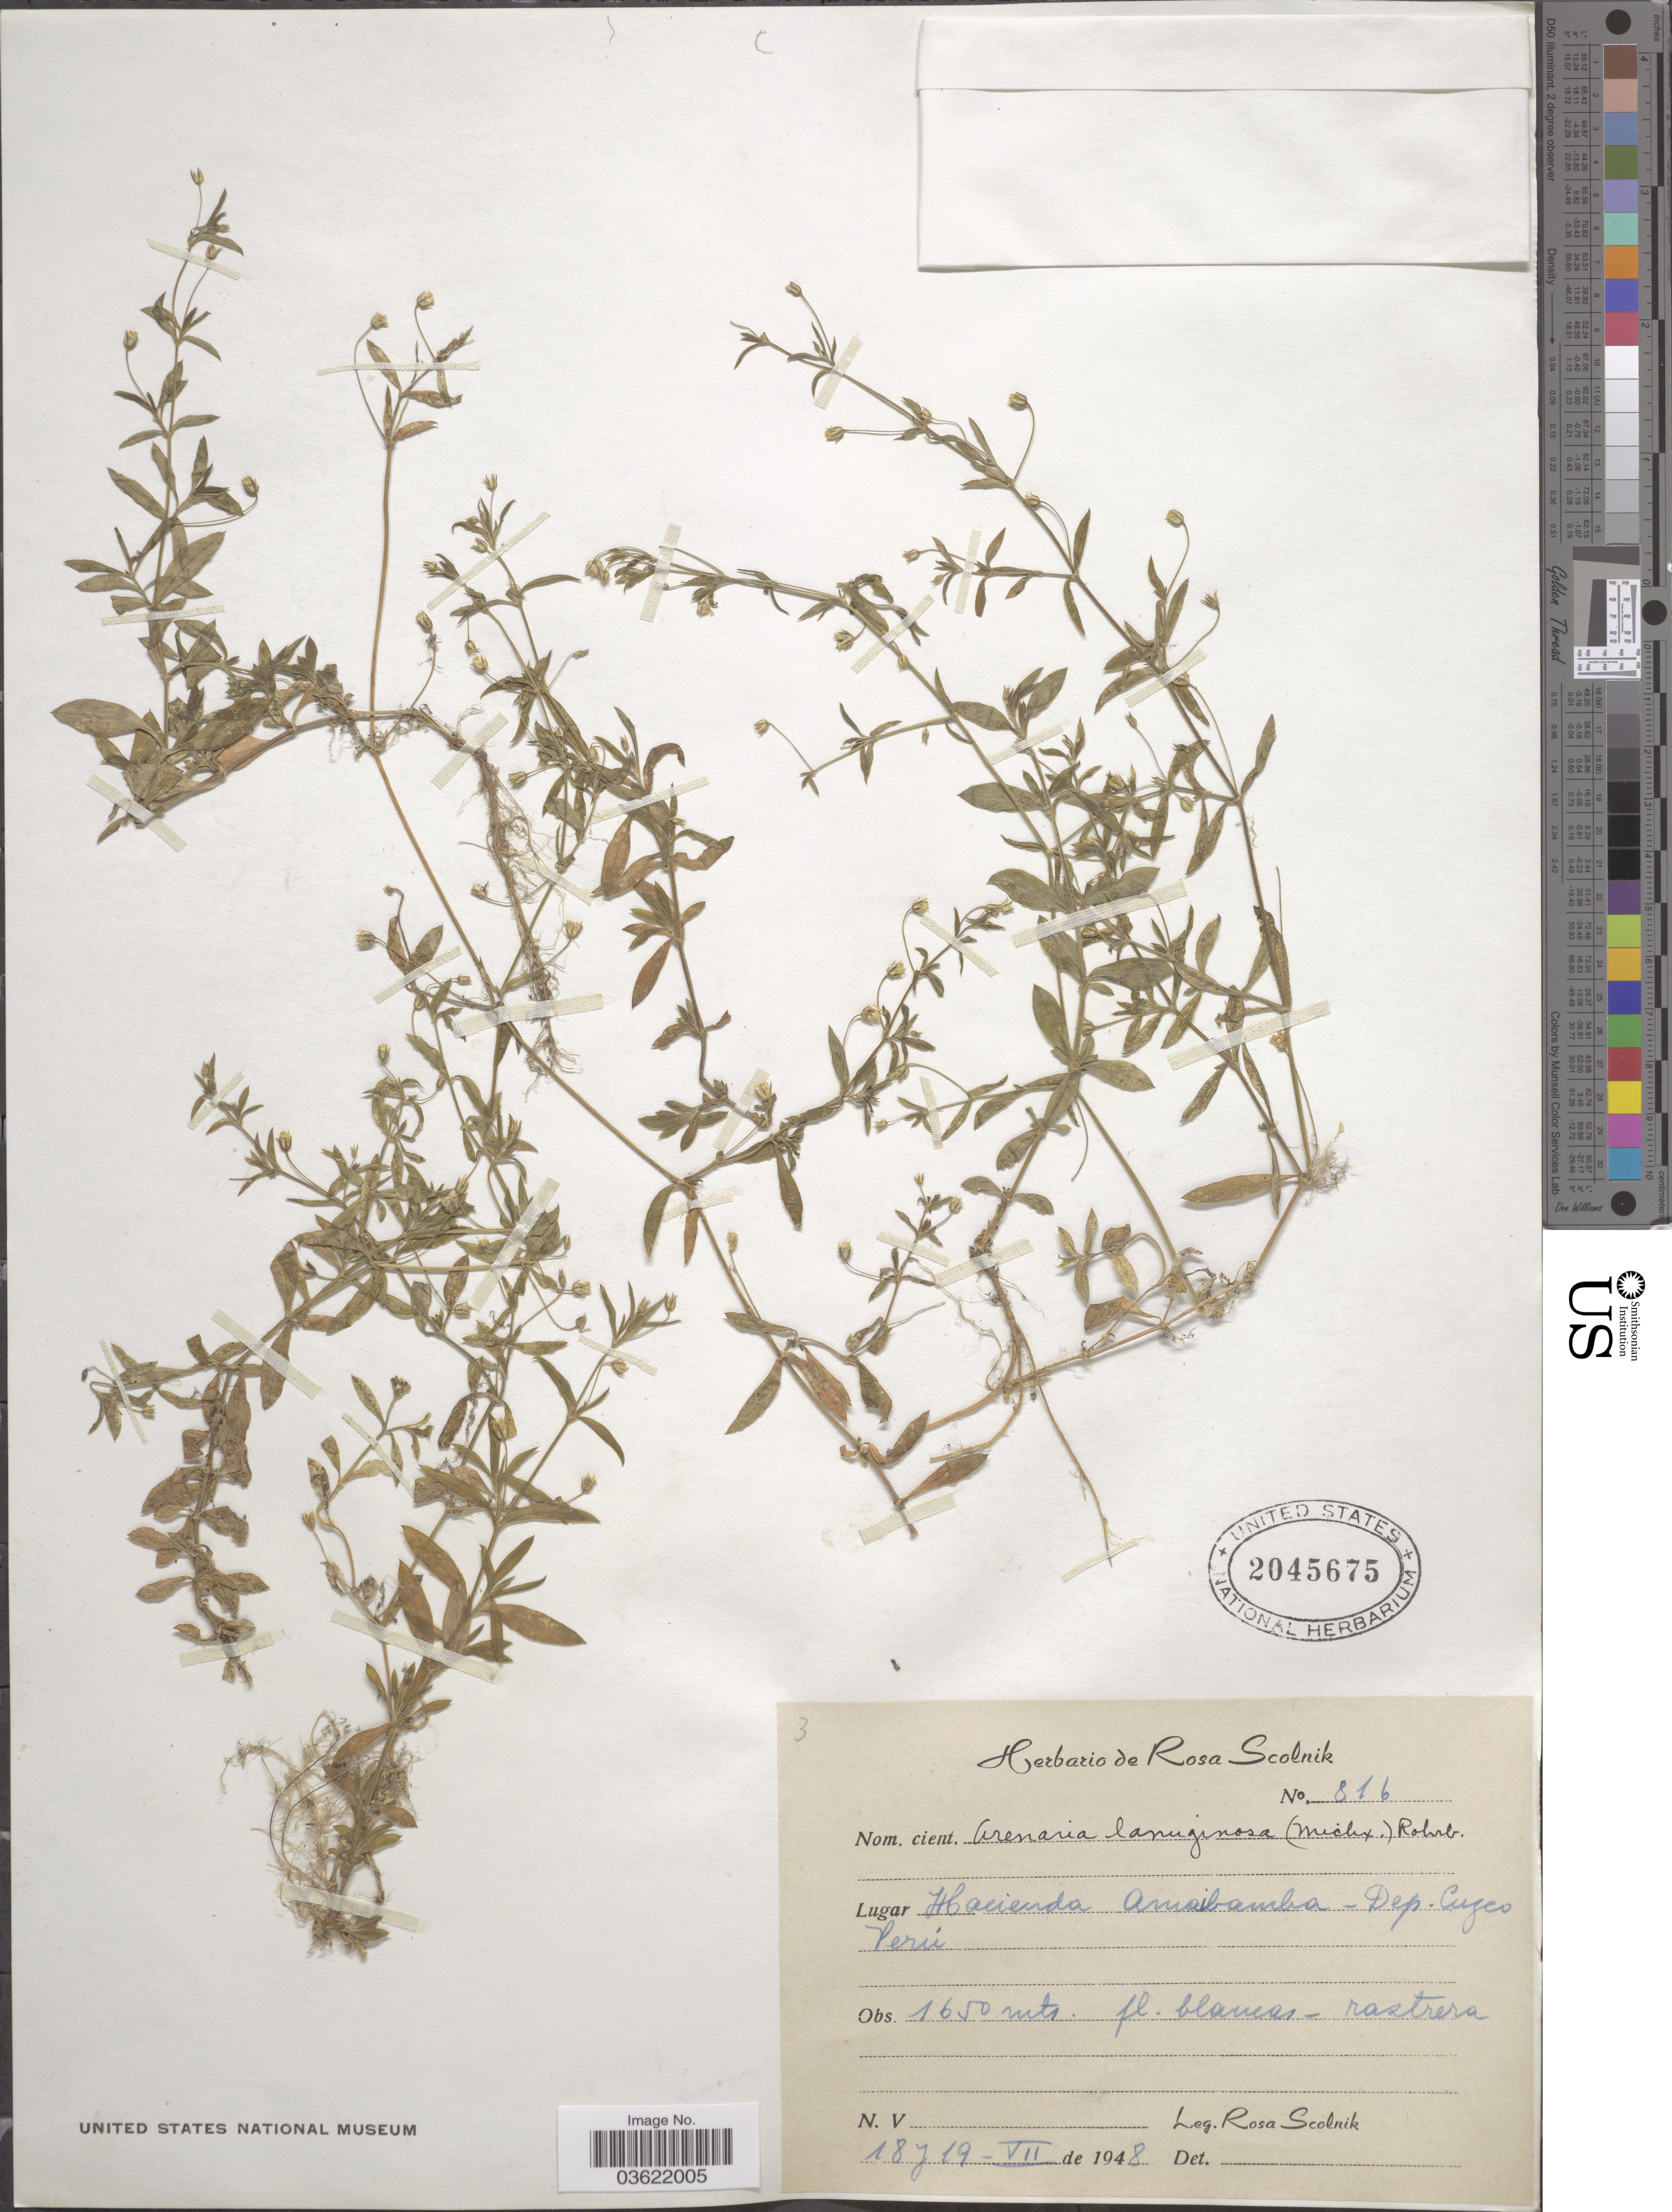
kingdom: Plantae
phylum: Tracheophyta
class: Magnoliopsida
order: Caryophyllales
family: Caryophyllaceae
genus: Arenaria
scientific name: Arenaria lanuginosa var. megalantha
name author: Rohrb.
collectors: R. Scolnik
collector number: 816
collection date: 1948-07-18/1948-07-19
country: Peru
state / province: Cusco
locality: Hacienda Amaibamba - Dep. Cuzco.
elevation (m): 1650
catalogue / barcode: US 2045675